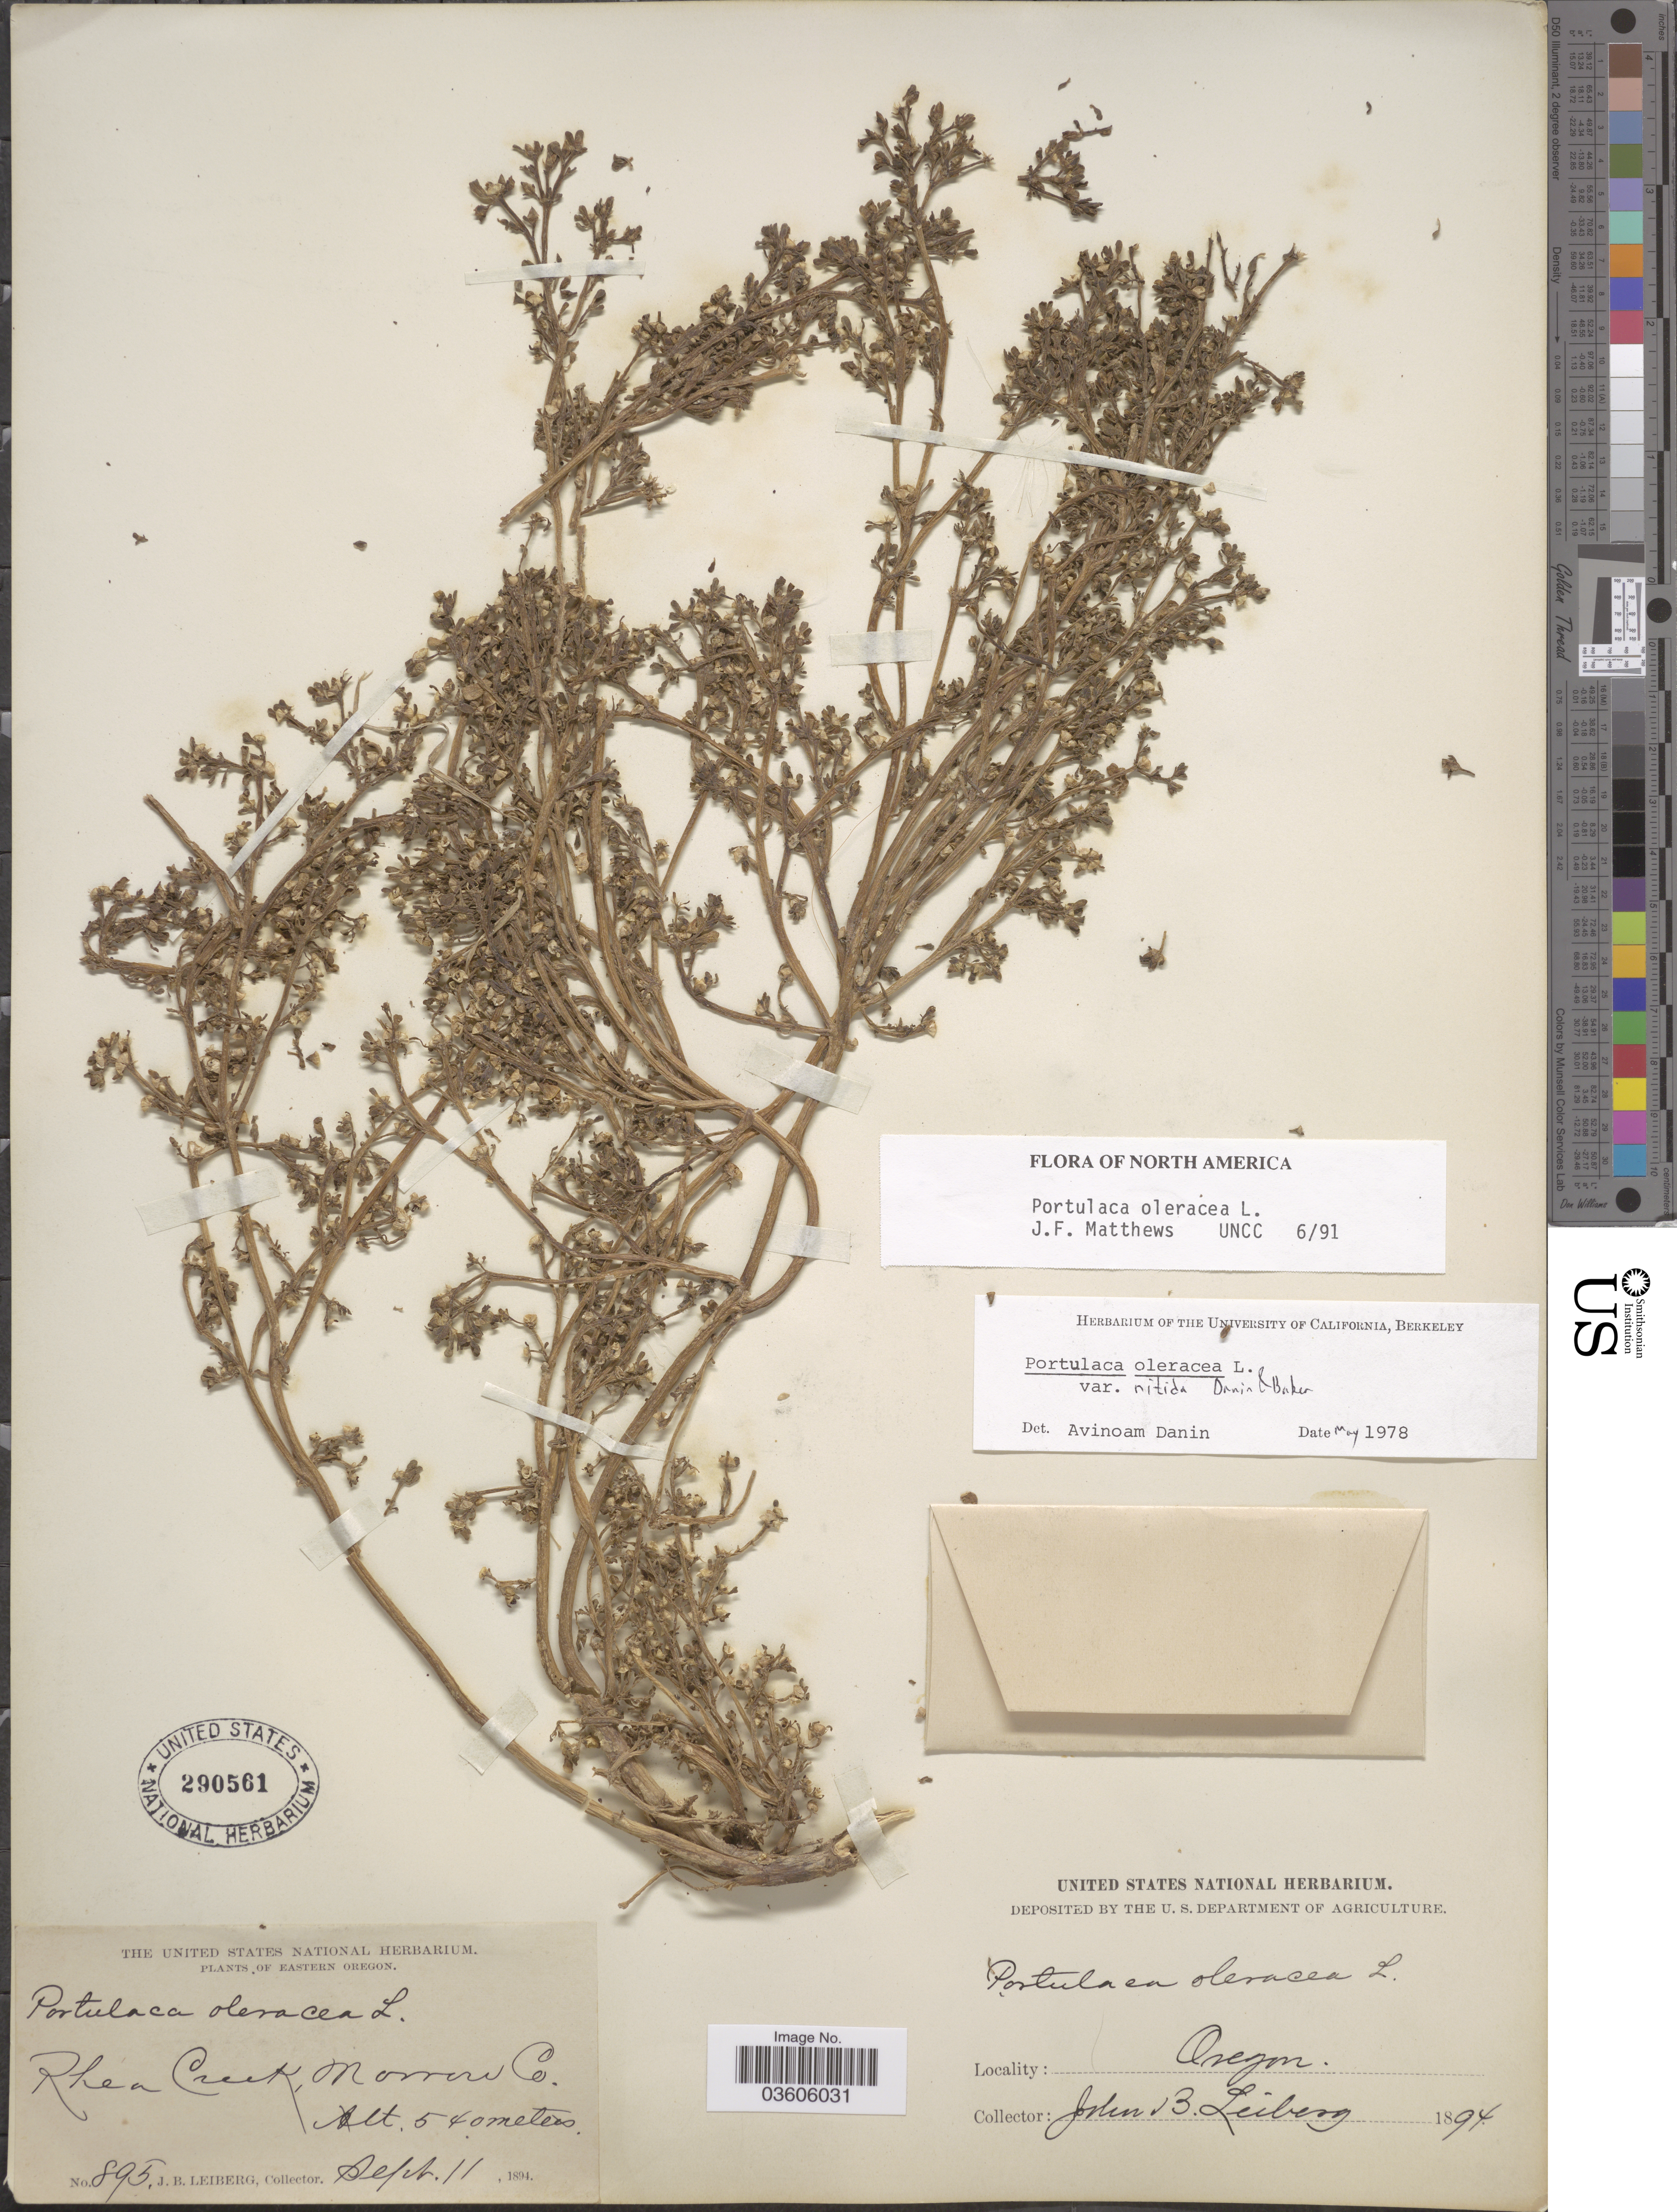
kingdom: Plantae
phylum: Tracheophyta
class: Magnoliopsida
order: Caryophyllales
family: Portulacaceae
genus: Portulaca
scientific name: Portulaca oleracea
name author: L.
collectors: J. B. Leiberg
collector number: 895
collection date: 1894-09-11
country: United States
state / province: Oregon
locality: Eastern Oregon. Rhea Creek, Monroe Co.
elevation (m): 540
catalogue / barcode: US 290561